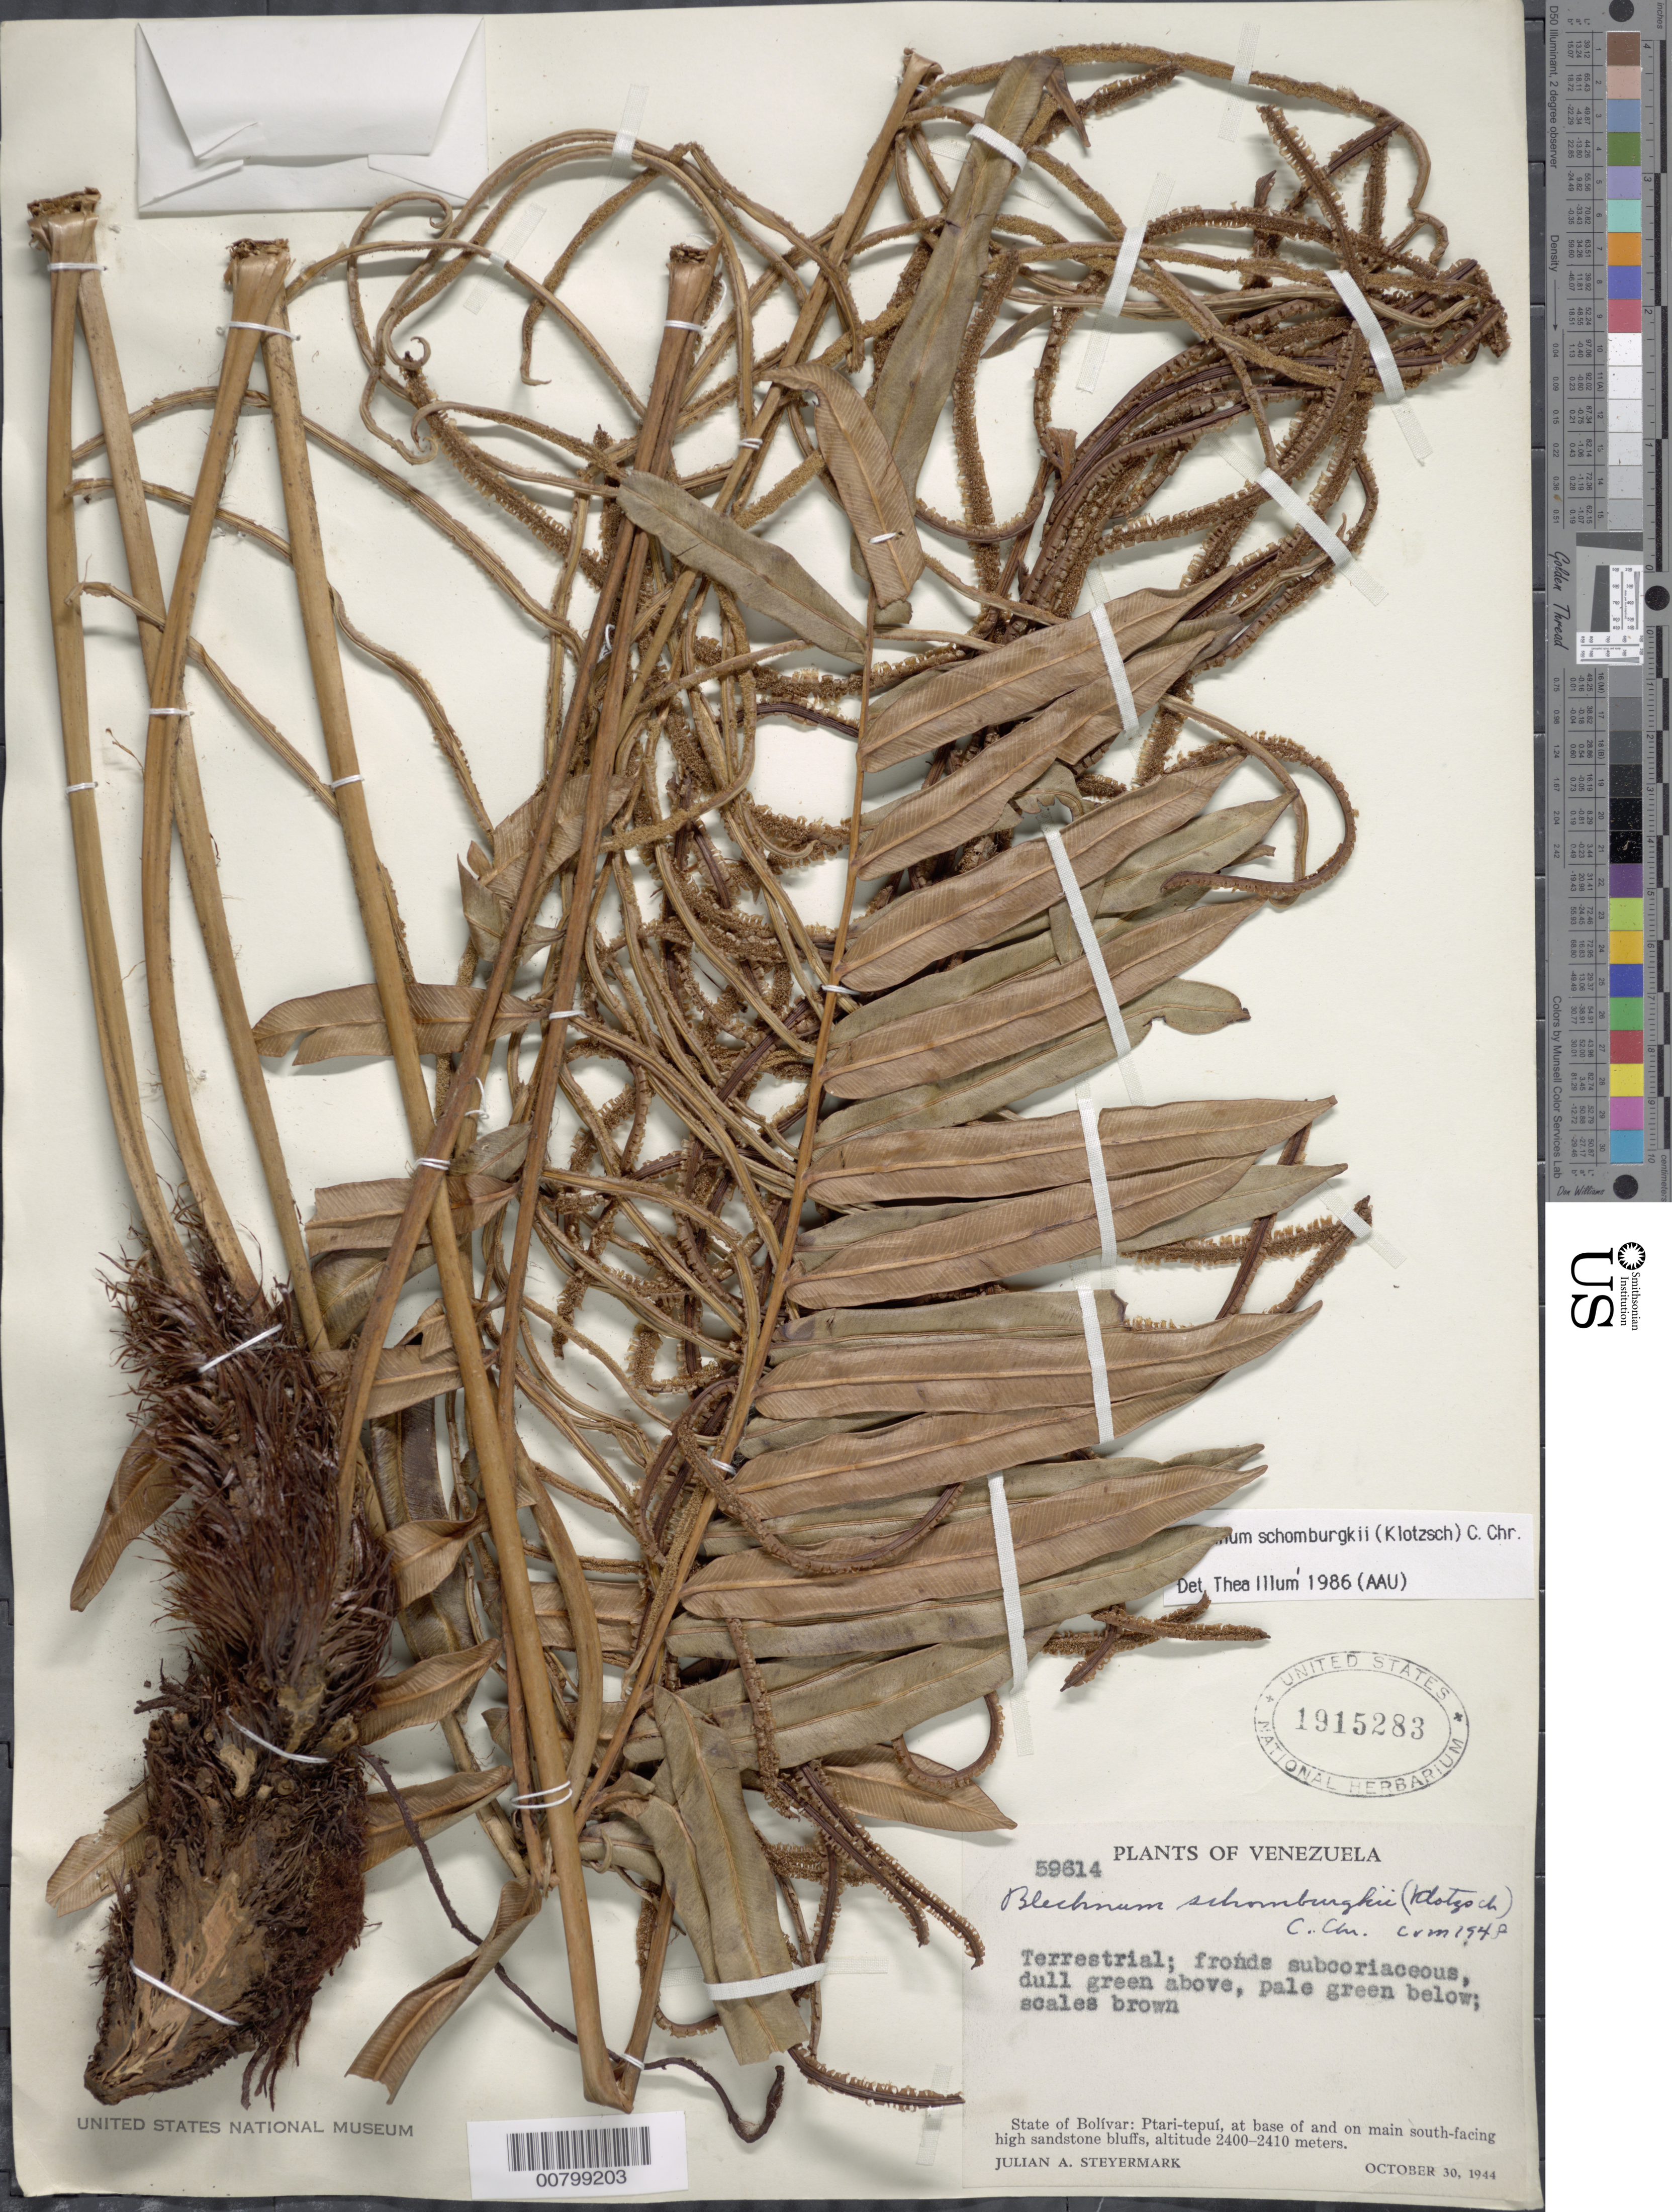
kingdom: Plantae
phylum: Tracheophyta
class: Polypodiopsida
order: Polypodiales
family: Blechnaceae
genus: Blechnum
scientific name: Blechnum schomburgkii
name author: (Klotzsch) C. Chr.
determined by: Illum, T.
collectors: J. Steyermark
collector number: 59614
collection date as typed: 30-Oct-44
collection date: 1944-10-30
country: Venezuela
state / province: Bolívar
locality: Ptari-tepuí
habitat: Base and main S-facing high sandstone bluffs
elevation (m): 2400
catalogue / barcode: US 1915283